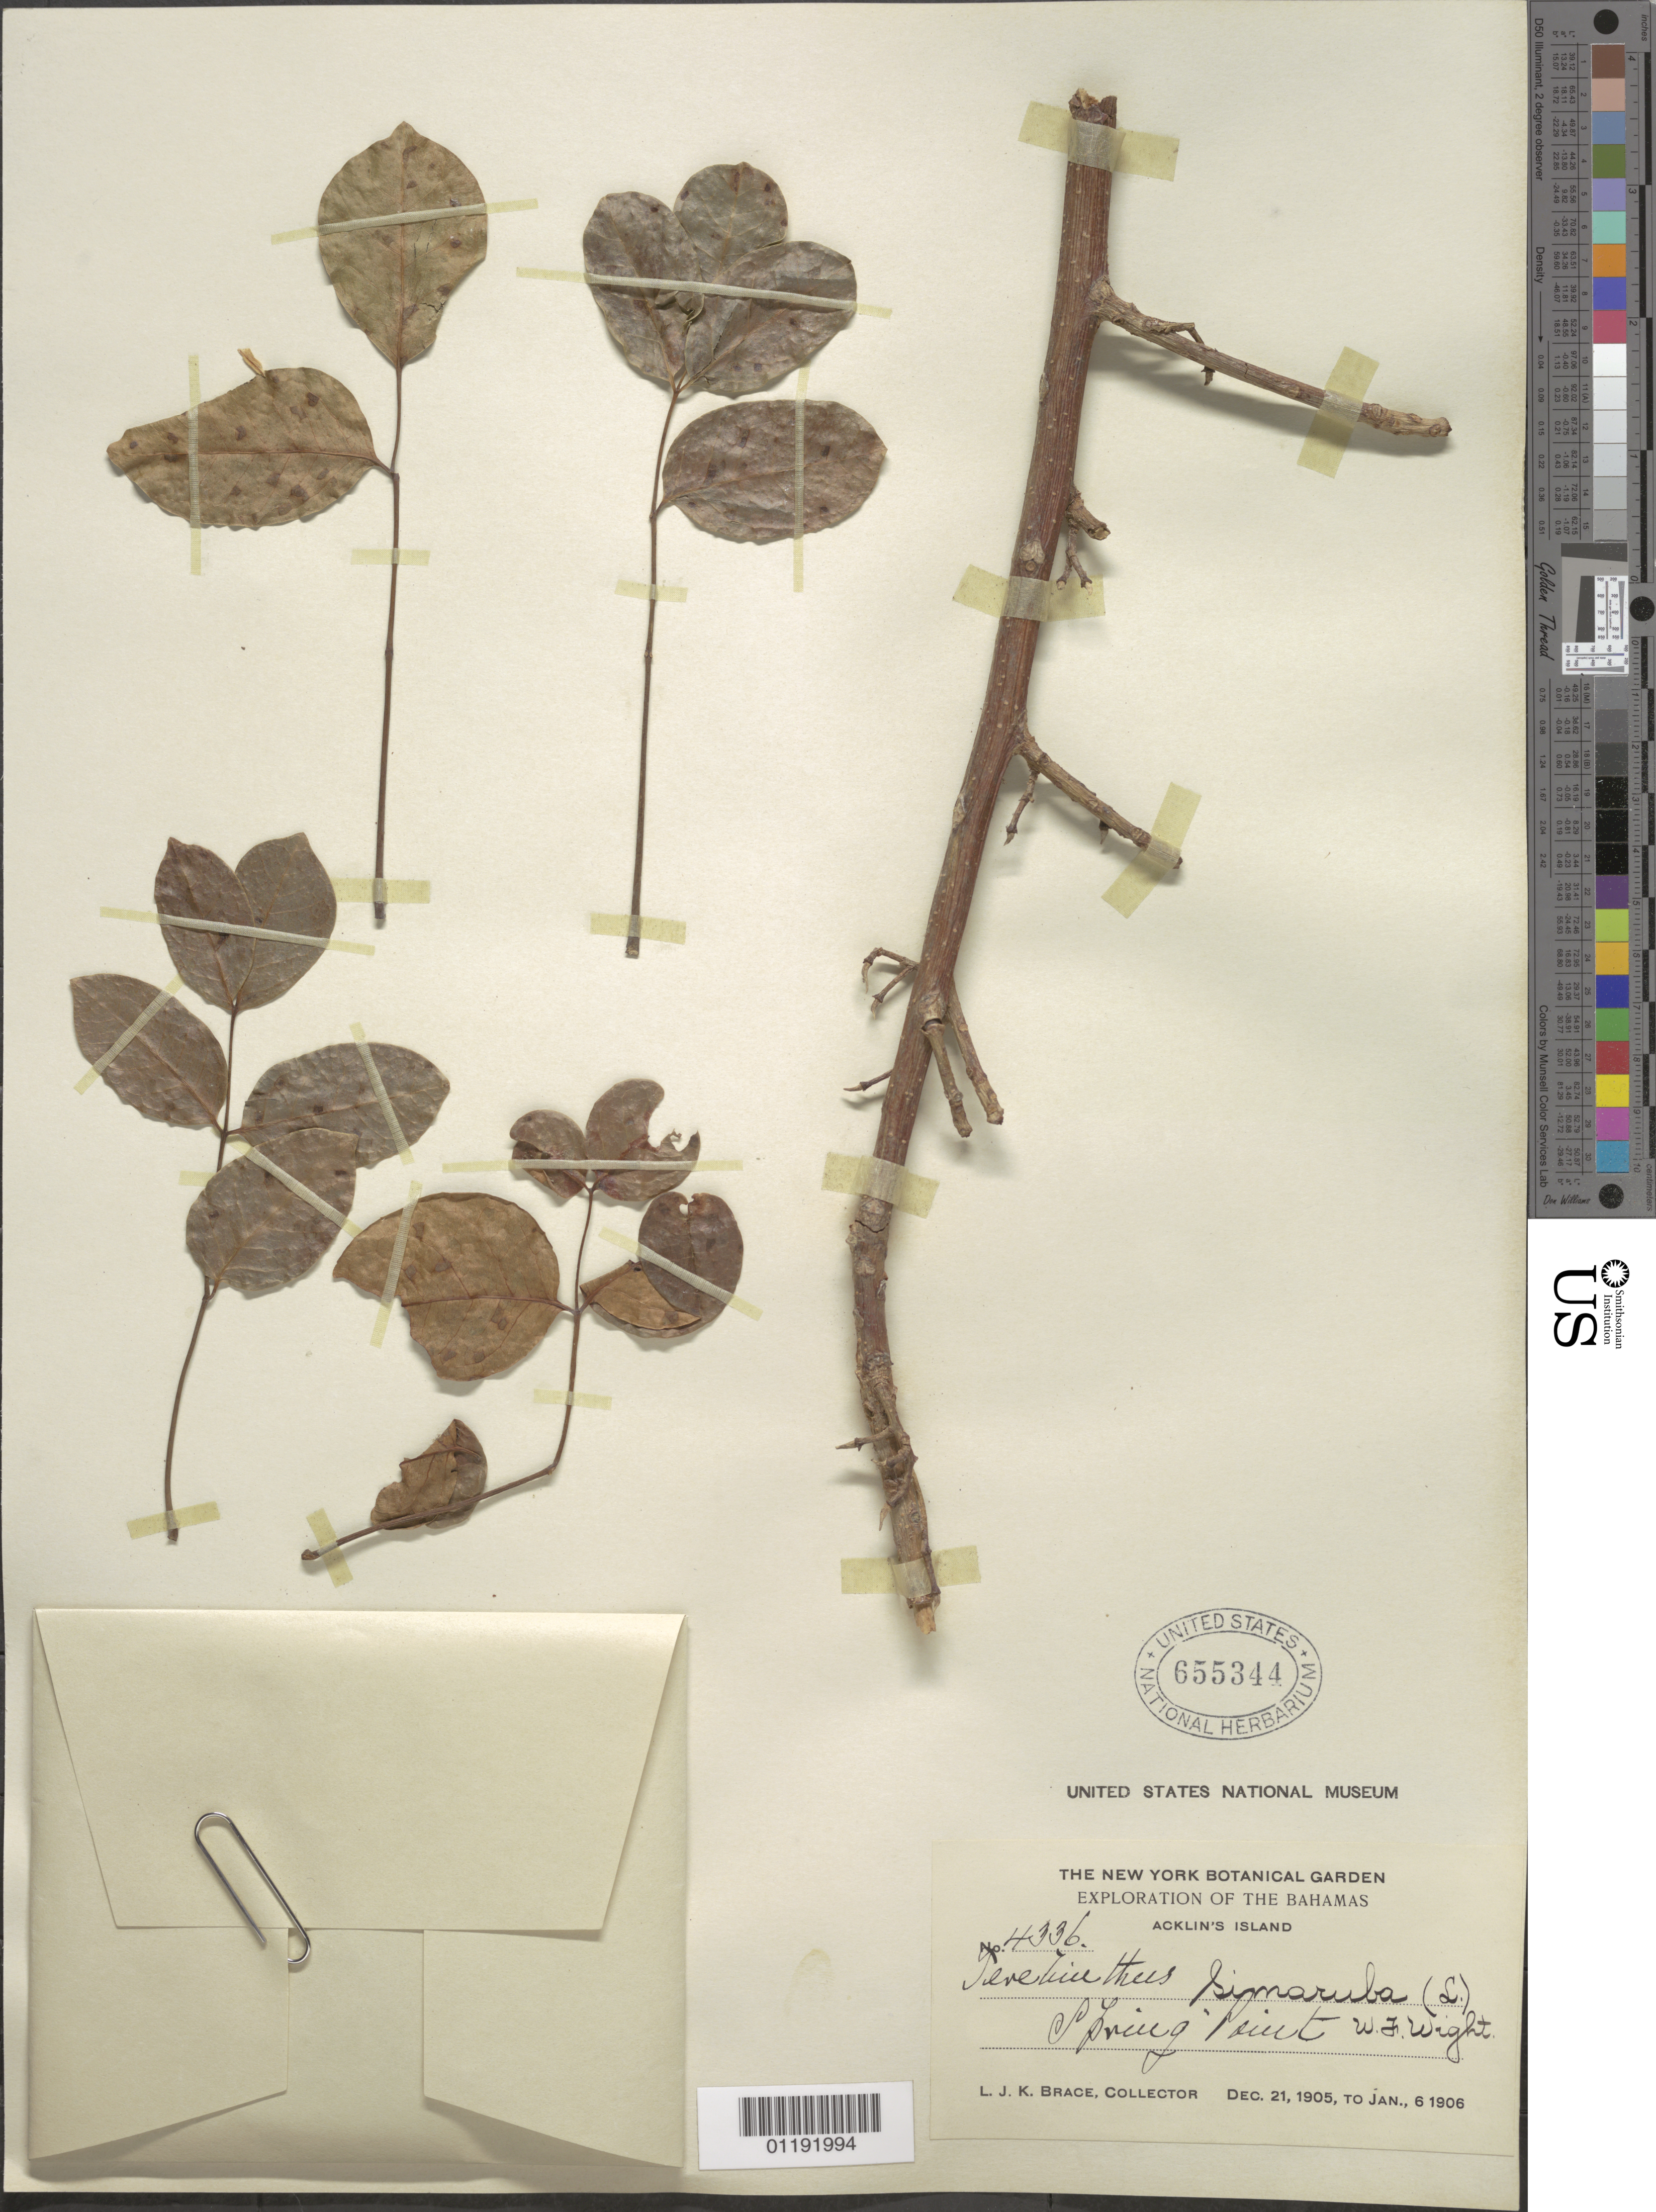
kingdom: Plantae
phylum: Tracheophyta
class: Magnoliopsida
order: Sapindales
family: Burseraceae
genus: Bursera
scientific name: Bursera simaruba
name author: (L.) Sarg.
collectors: L. J. K. Brace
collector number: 4336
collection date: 1905-12-21/1906-01-06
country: Bahamas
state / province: Acklins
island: Acklin's Island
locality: Spring Point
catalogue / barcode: US 655344